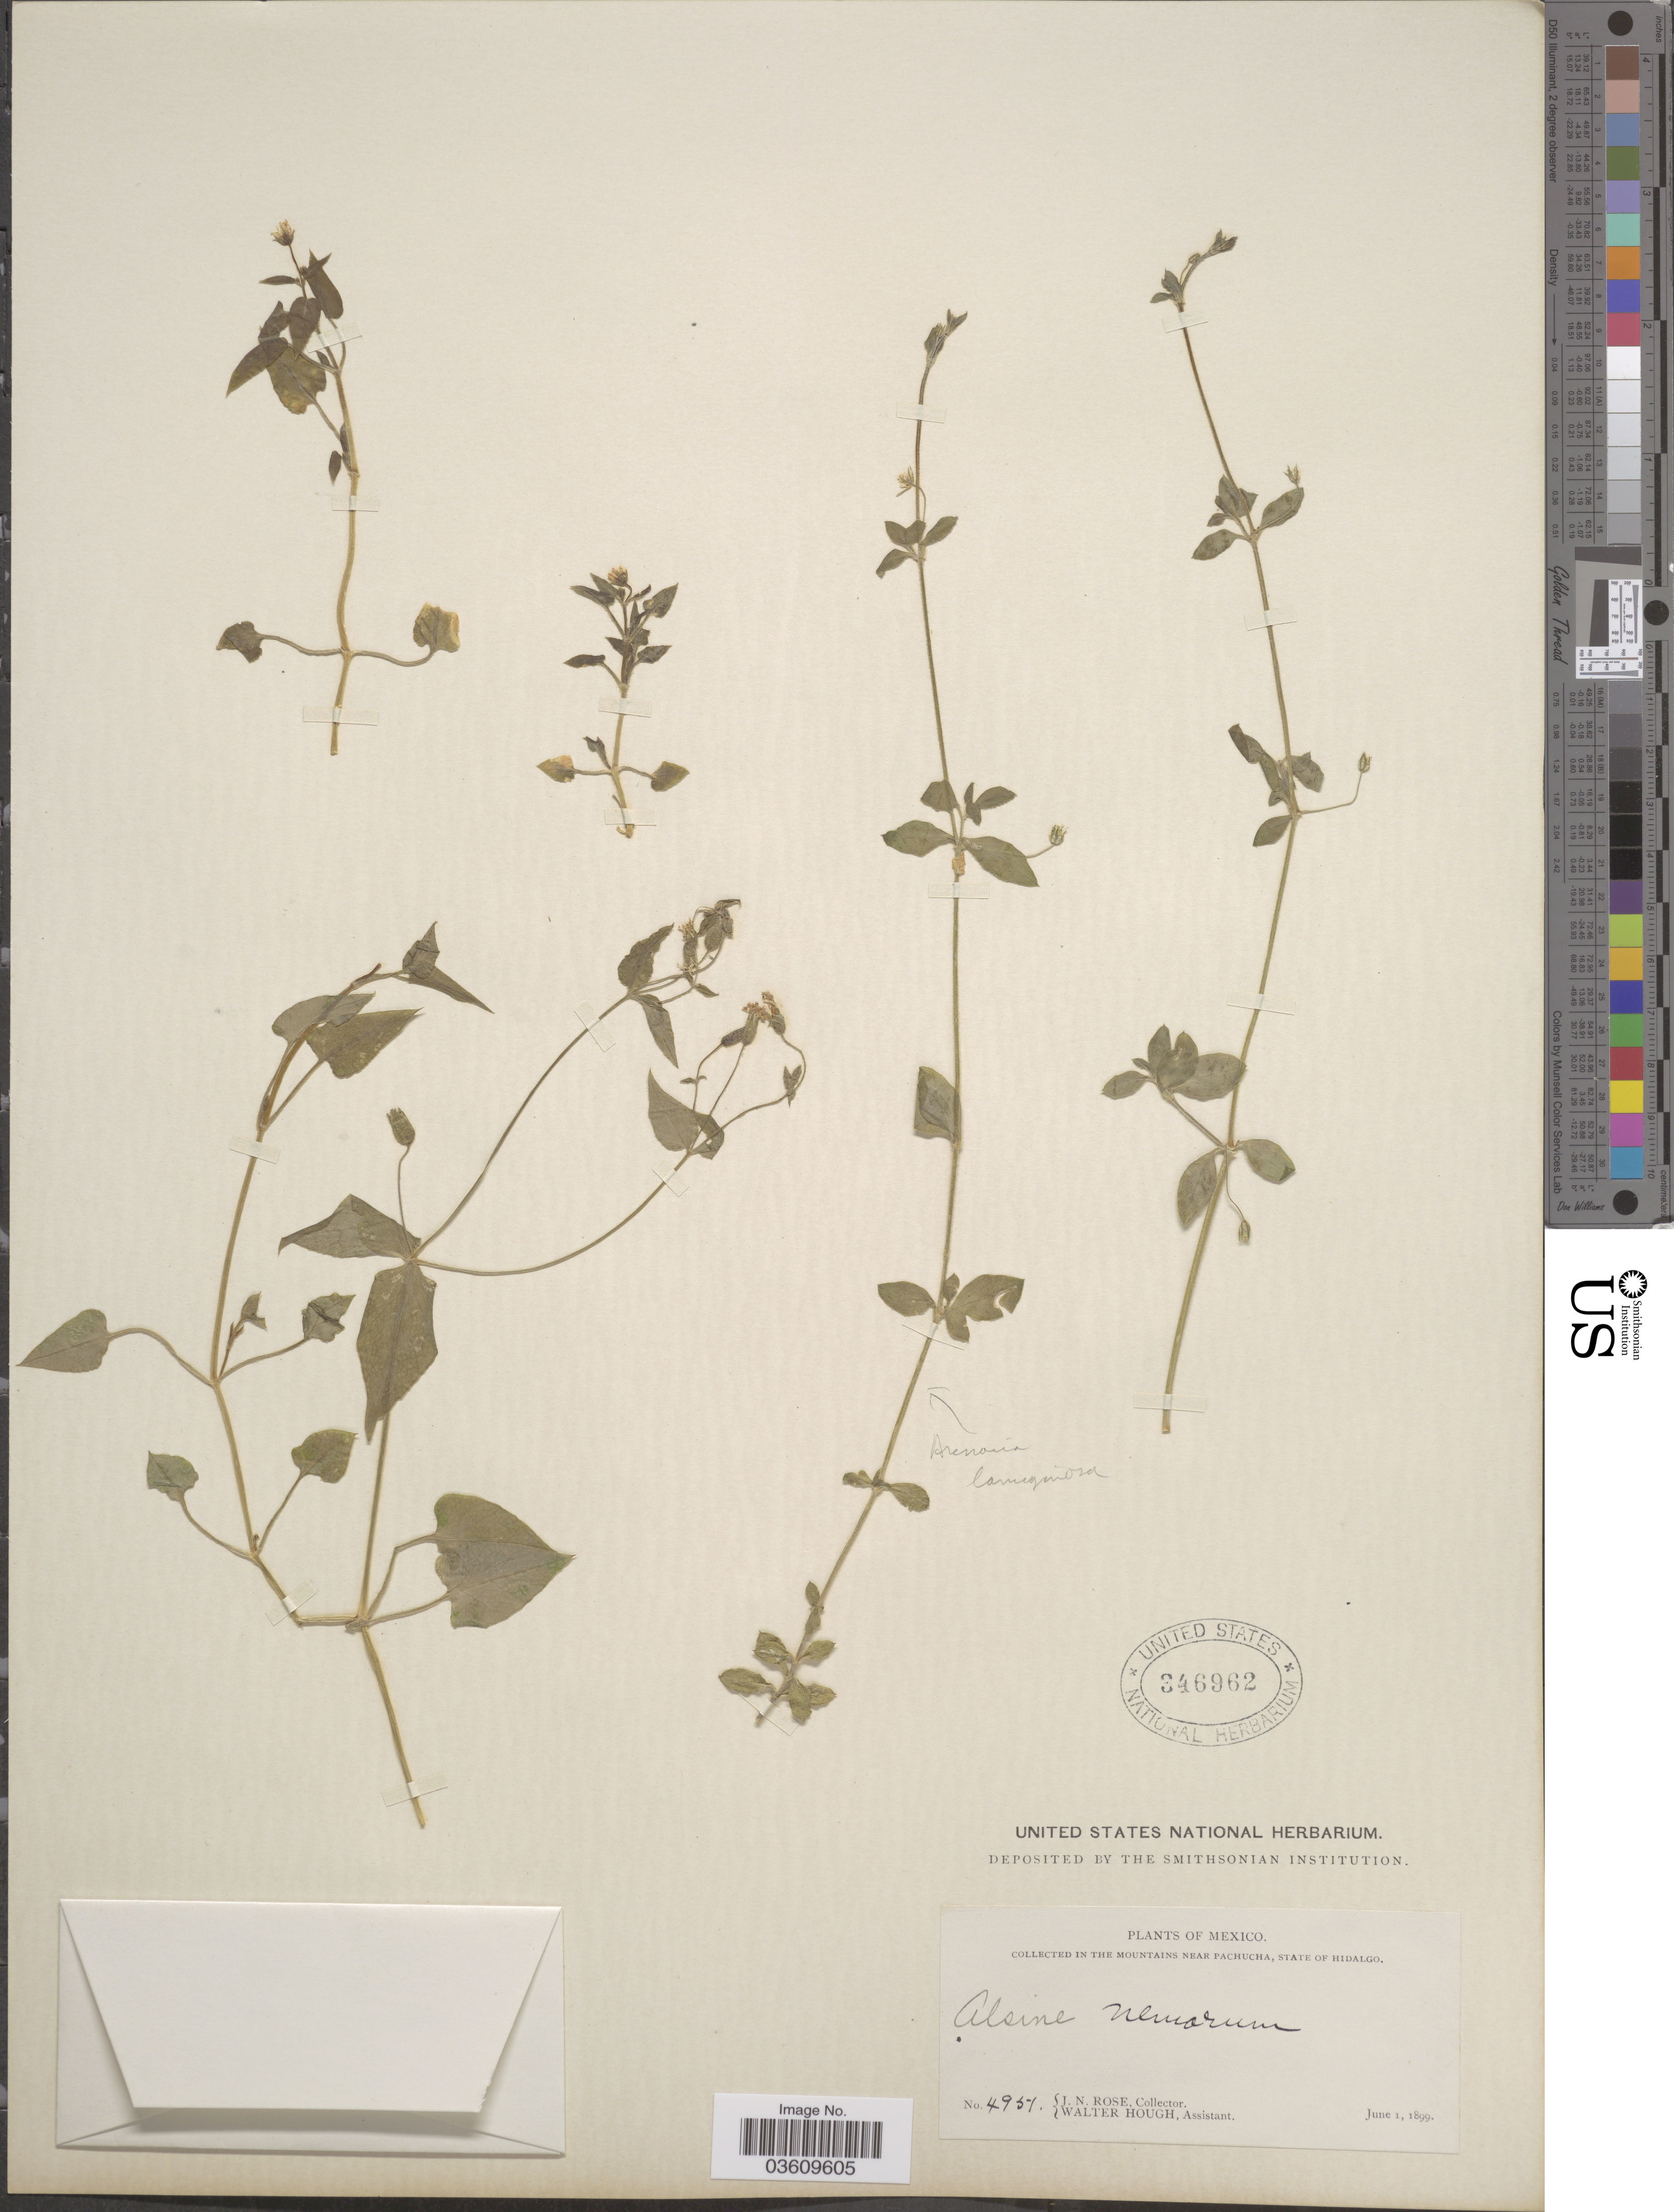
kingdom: Plantae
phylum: Tracheophyta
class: Magnoliopsida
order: Caryophyllales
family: Caryophyllaceae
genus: Stellaria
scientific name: Stellaria cuspidata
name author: Willd. ex Schltdl.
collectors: J. N. Rose & W. Hough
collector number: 4951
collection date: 1899-06-01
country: Mexico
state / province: Hidalgo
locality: In the Mountains near Pachucha.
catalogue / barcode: US 346962